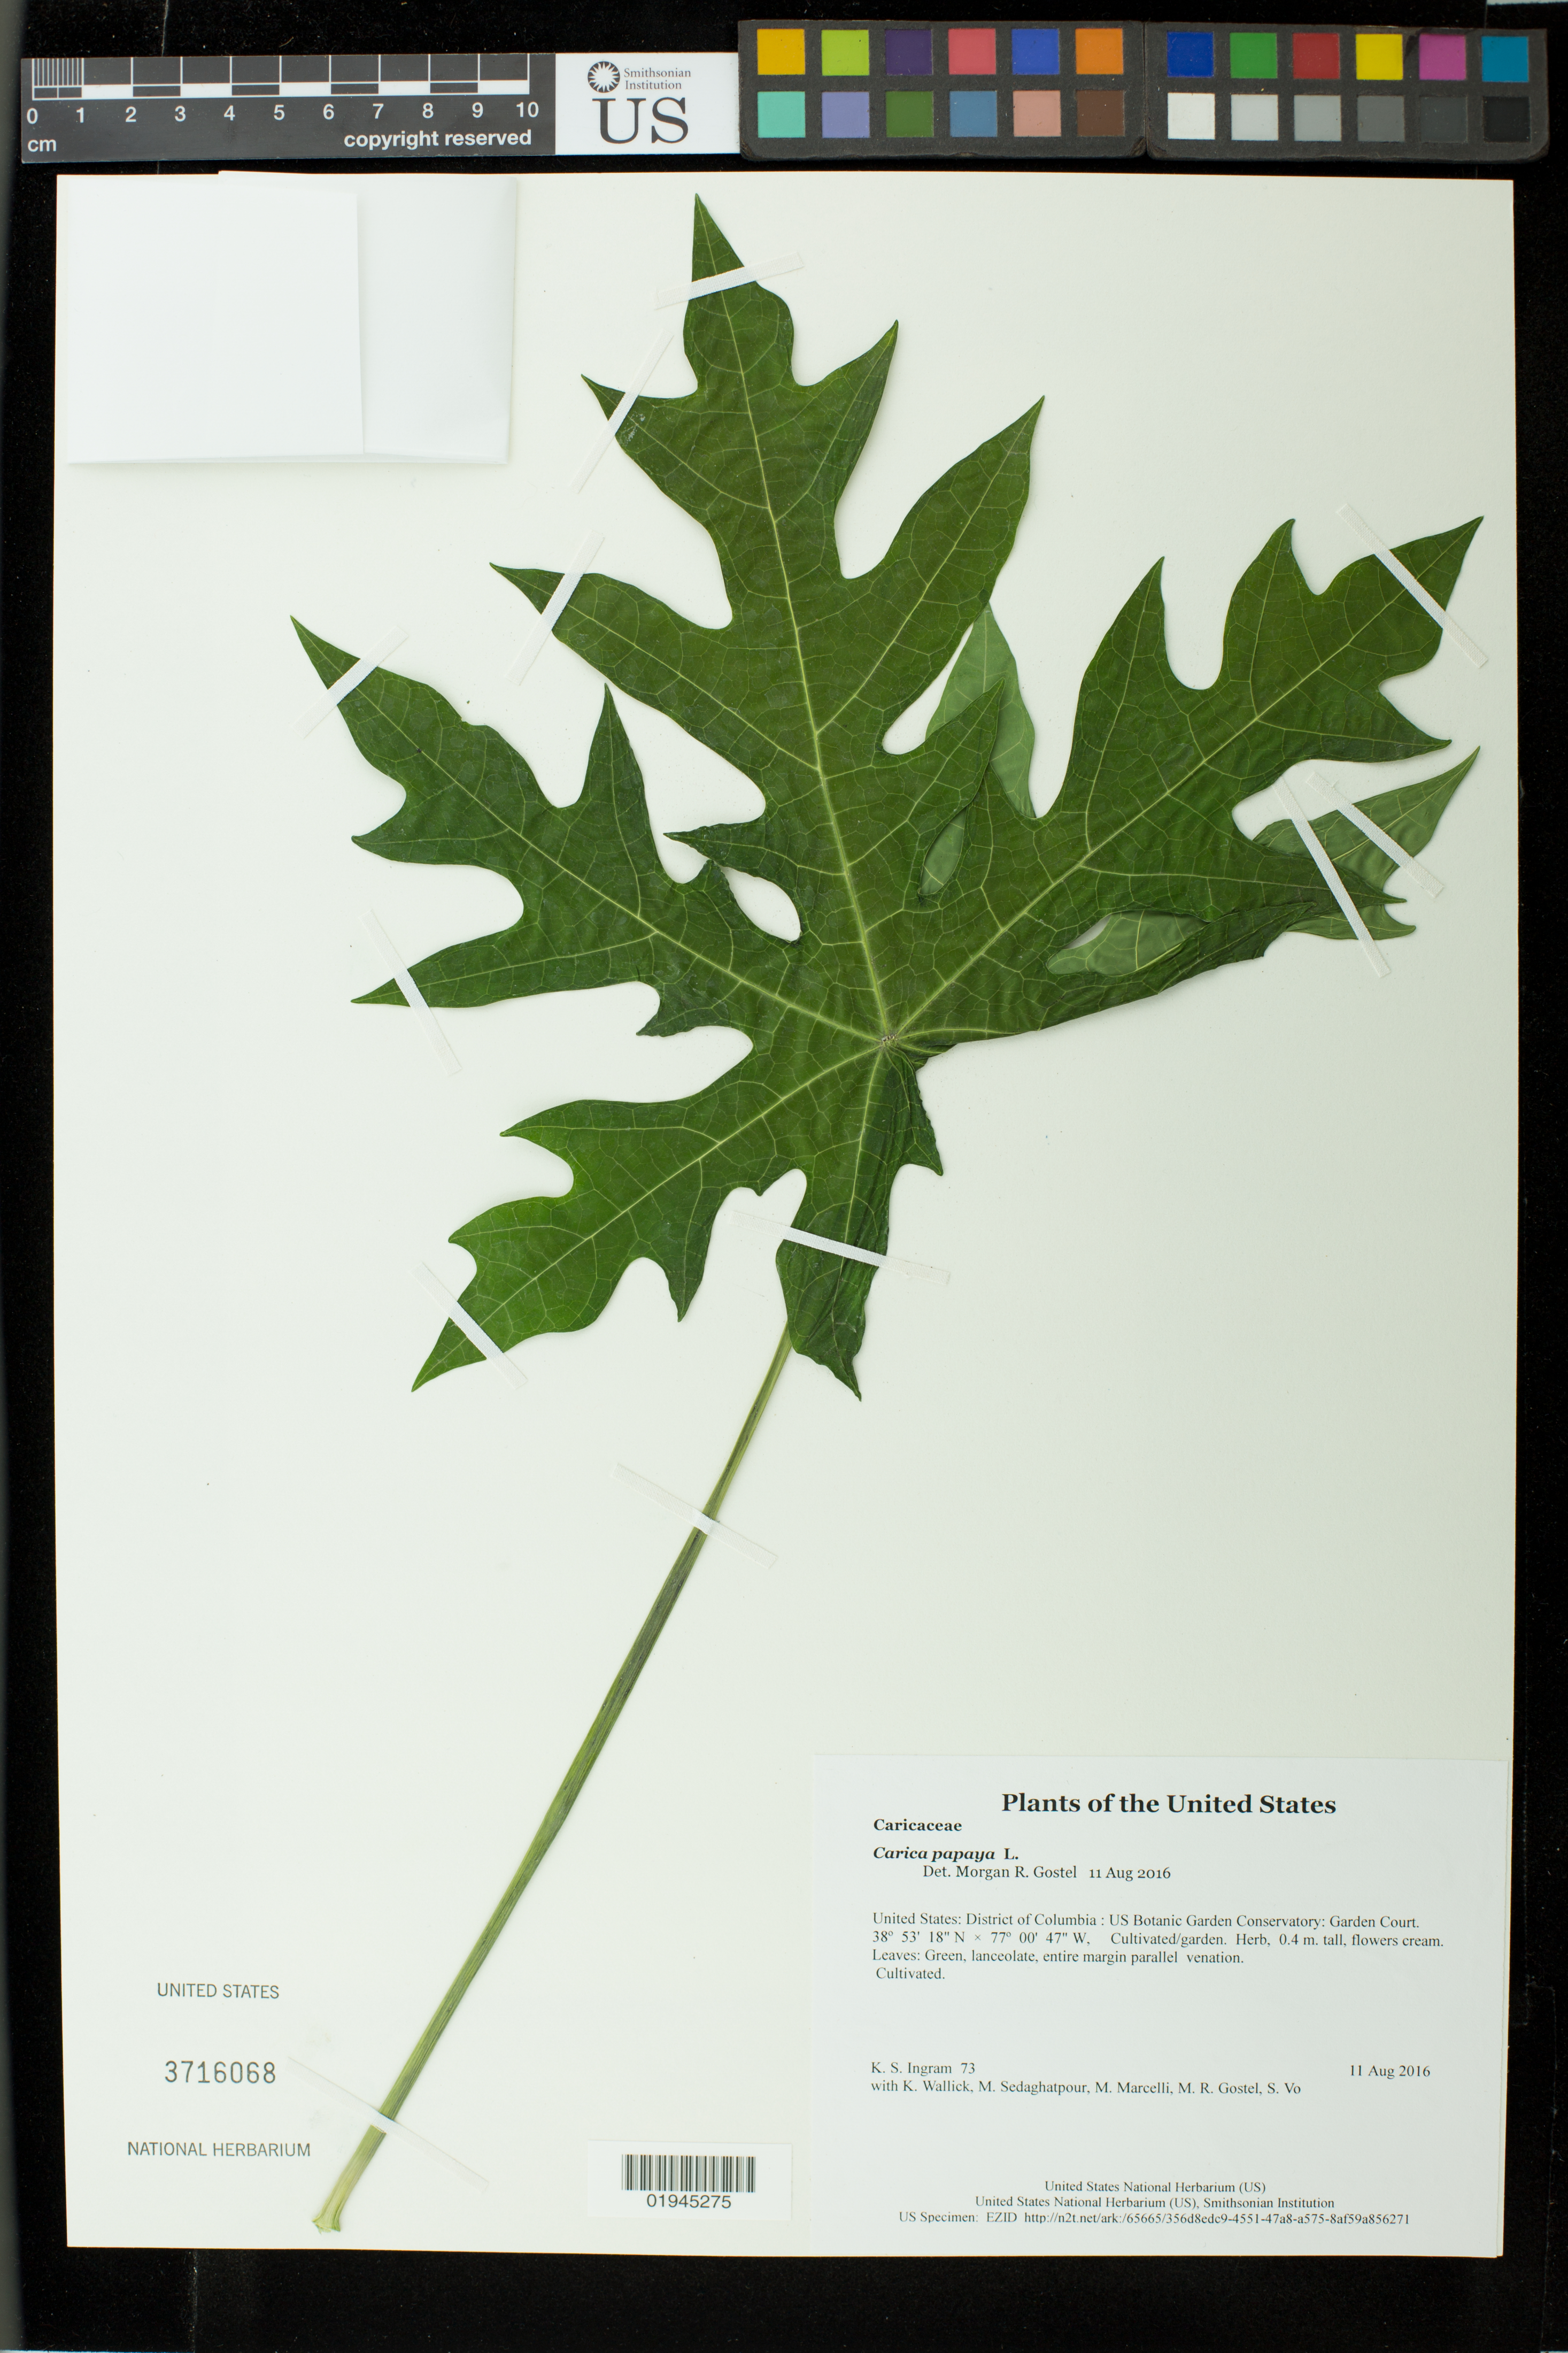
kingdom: Plantae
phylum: Tracheophyta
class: Magnoliopsida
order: Brassicales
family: Caricaceae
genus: Carica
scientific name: Carica papaya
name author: L.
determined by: Gostel, Morgan R., (BRIT), Botanical Research Institute of Texas (UNITED STATES)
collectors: K. S. Ingram, K. Wallick, M. Sedaghatpour, M. Marcelli, M. R. Gostel & S. Vo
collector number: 73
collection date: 2016-08-11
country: United States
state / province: District of Columbia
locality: US Botanic Garden Conservatory: Garden Court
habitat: Cultivated/garden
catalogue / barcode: US 3716068